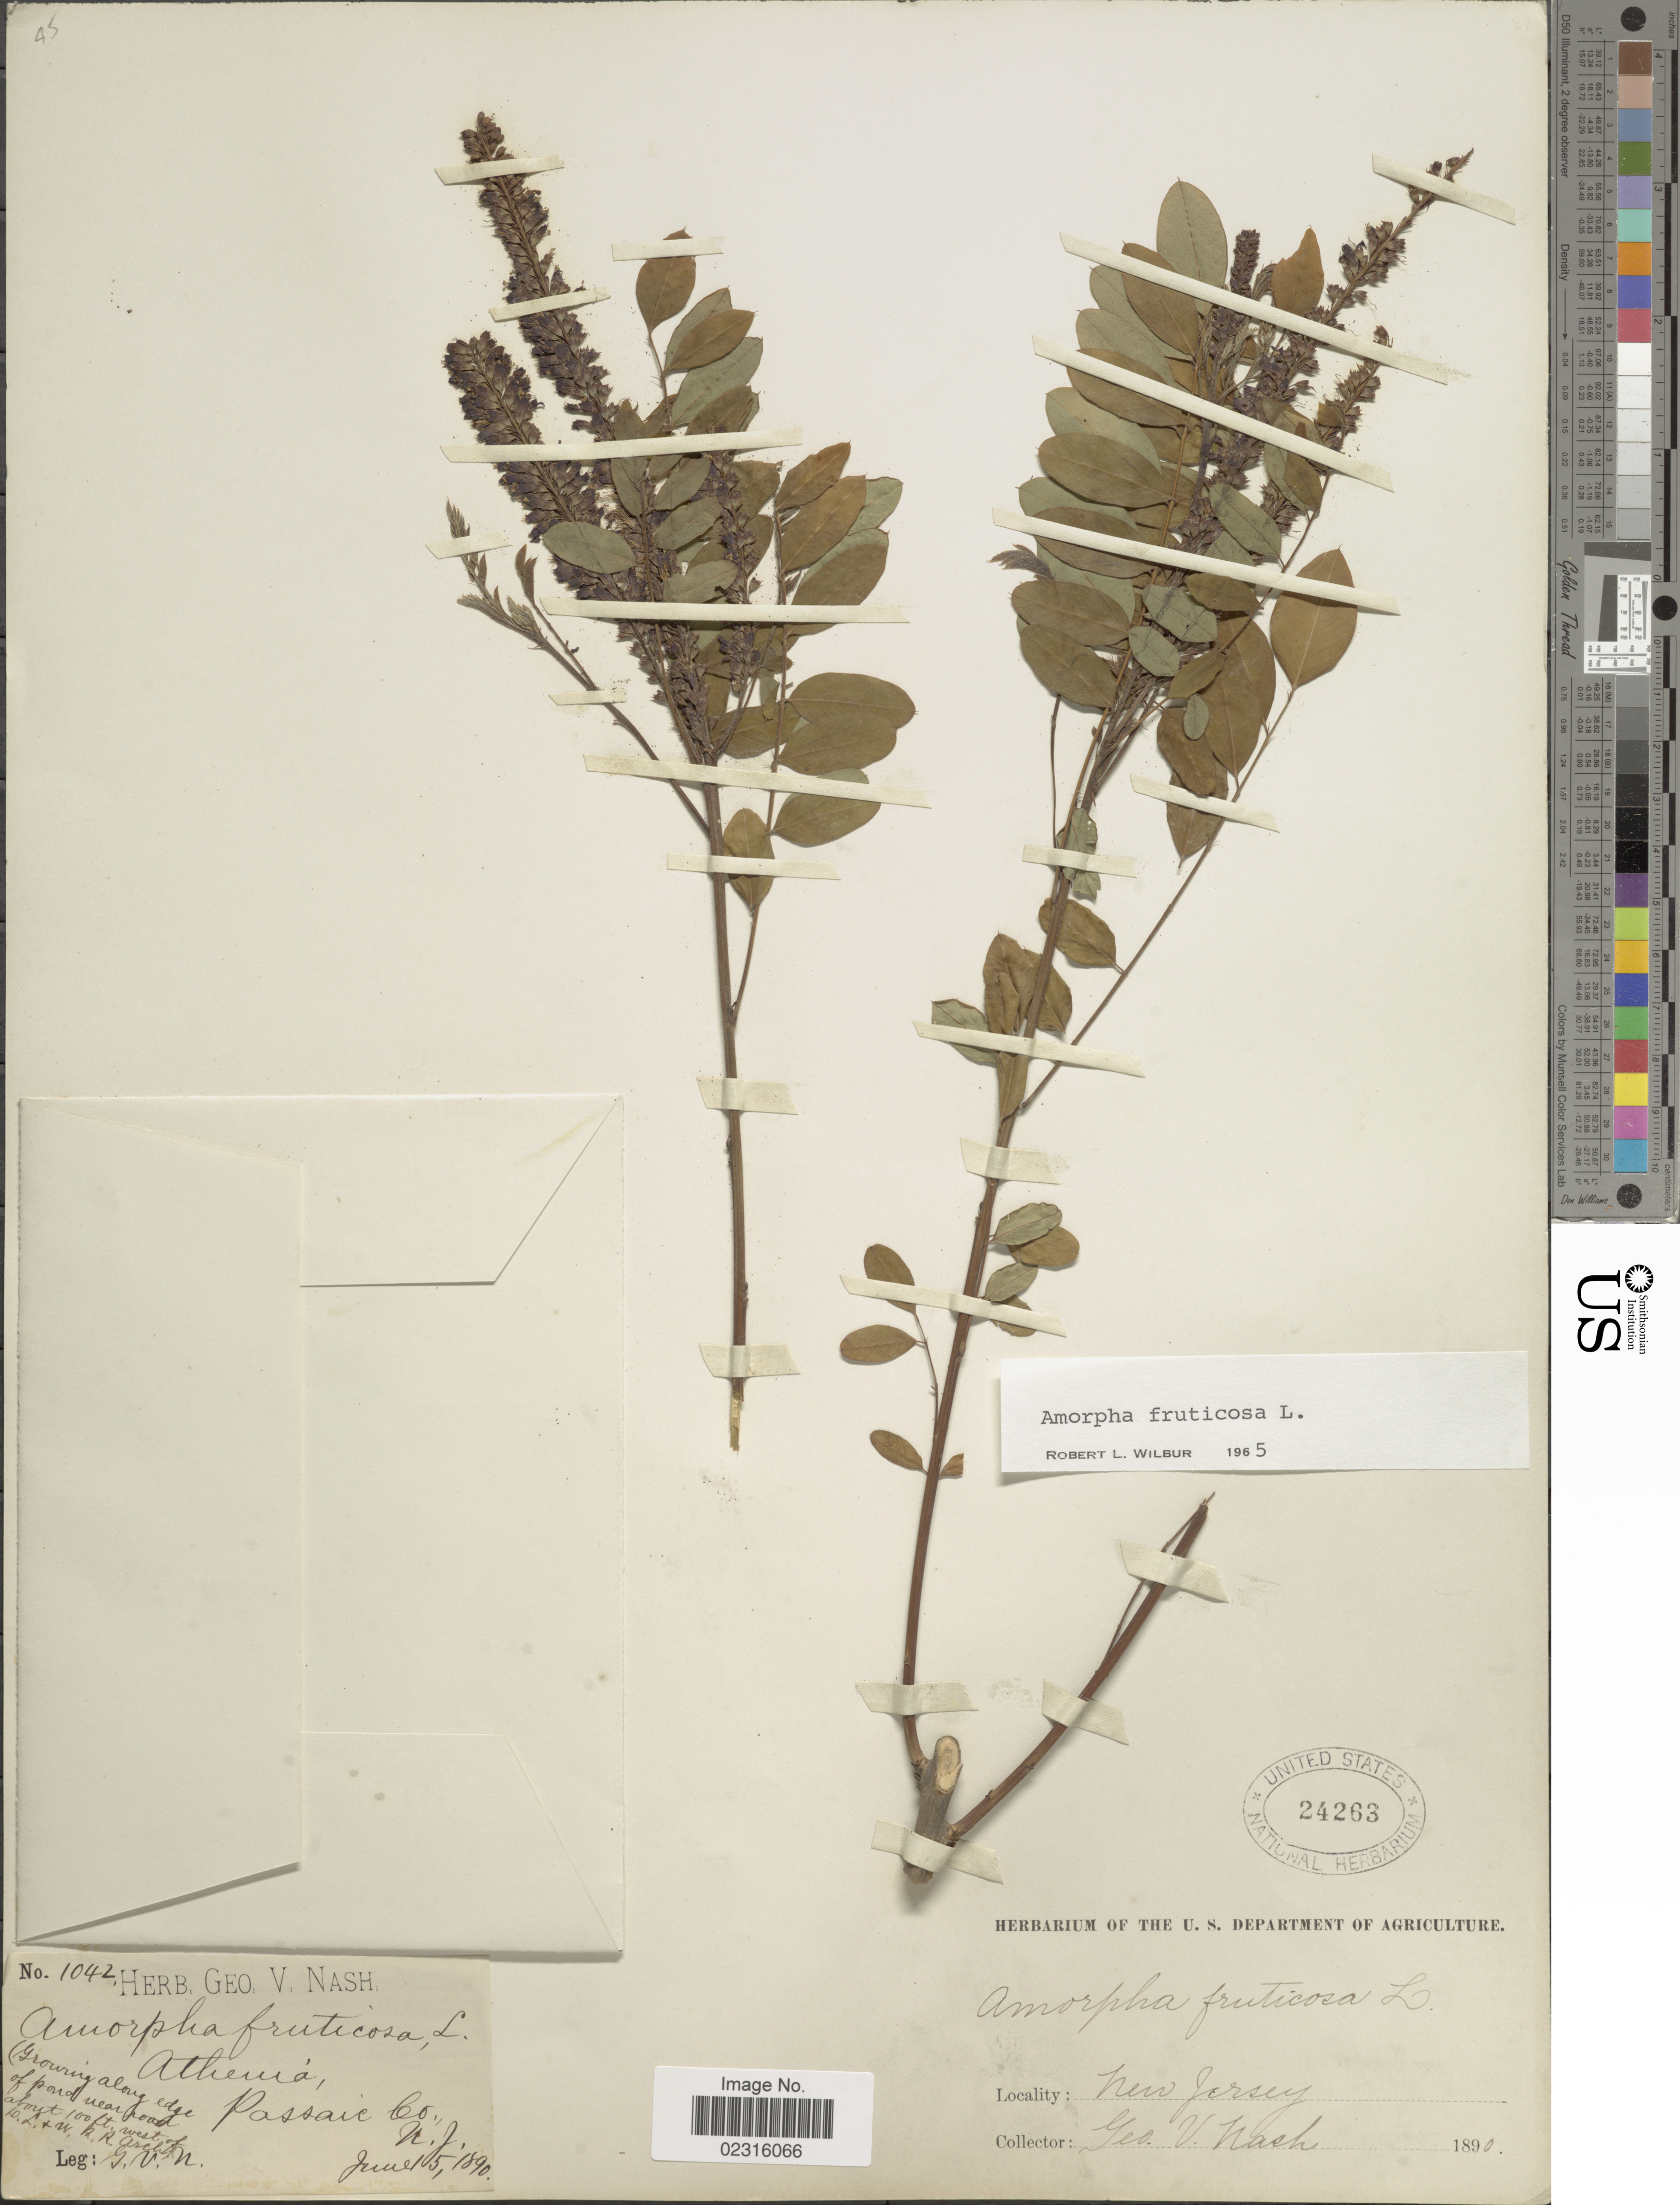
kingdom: Plantae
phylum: Tracheophyta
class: Magnoliopsida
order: Fabales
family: Fabaceae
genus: Amorpha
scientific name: Amorpha fruticosa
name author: L.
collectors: G. V. Nash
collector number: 1042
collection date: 1890-06-05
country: United States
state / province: New Jersey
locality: Athenia, Passaic Co., (growing along edge of pond road, west of D.L.+W. R.R. Archp).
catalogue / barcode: US 24263